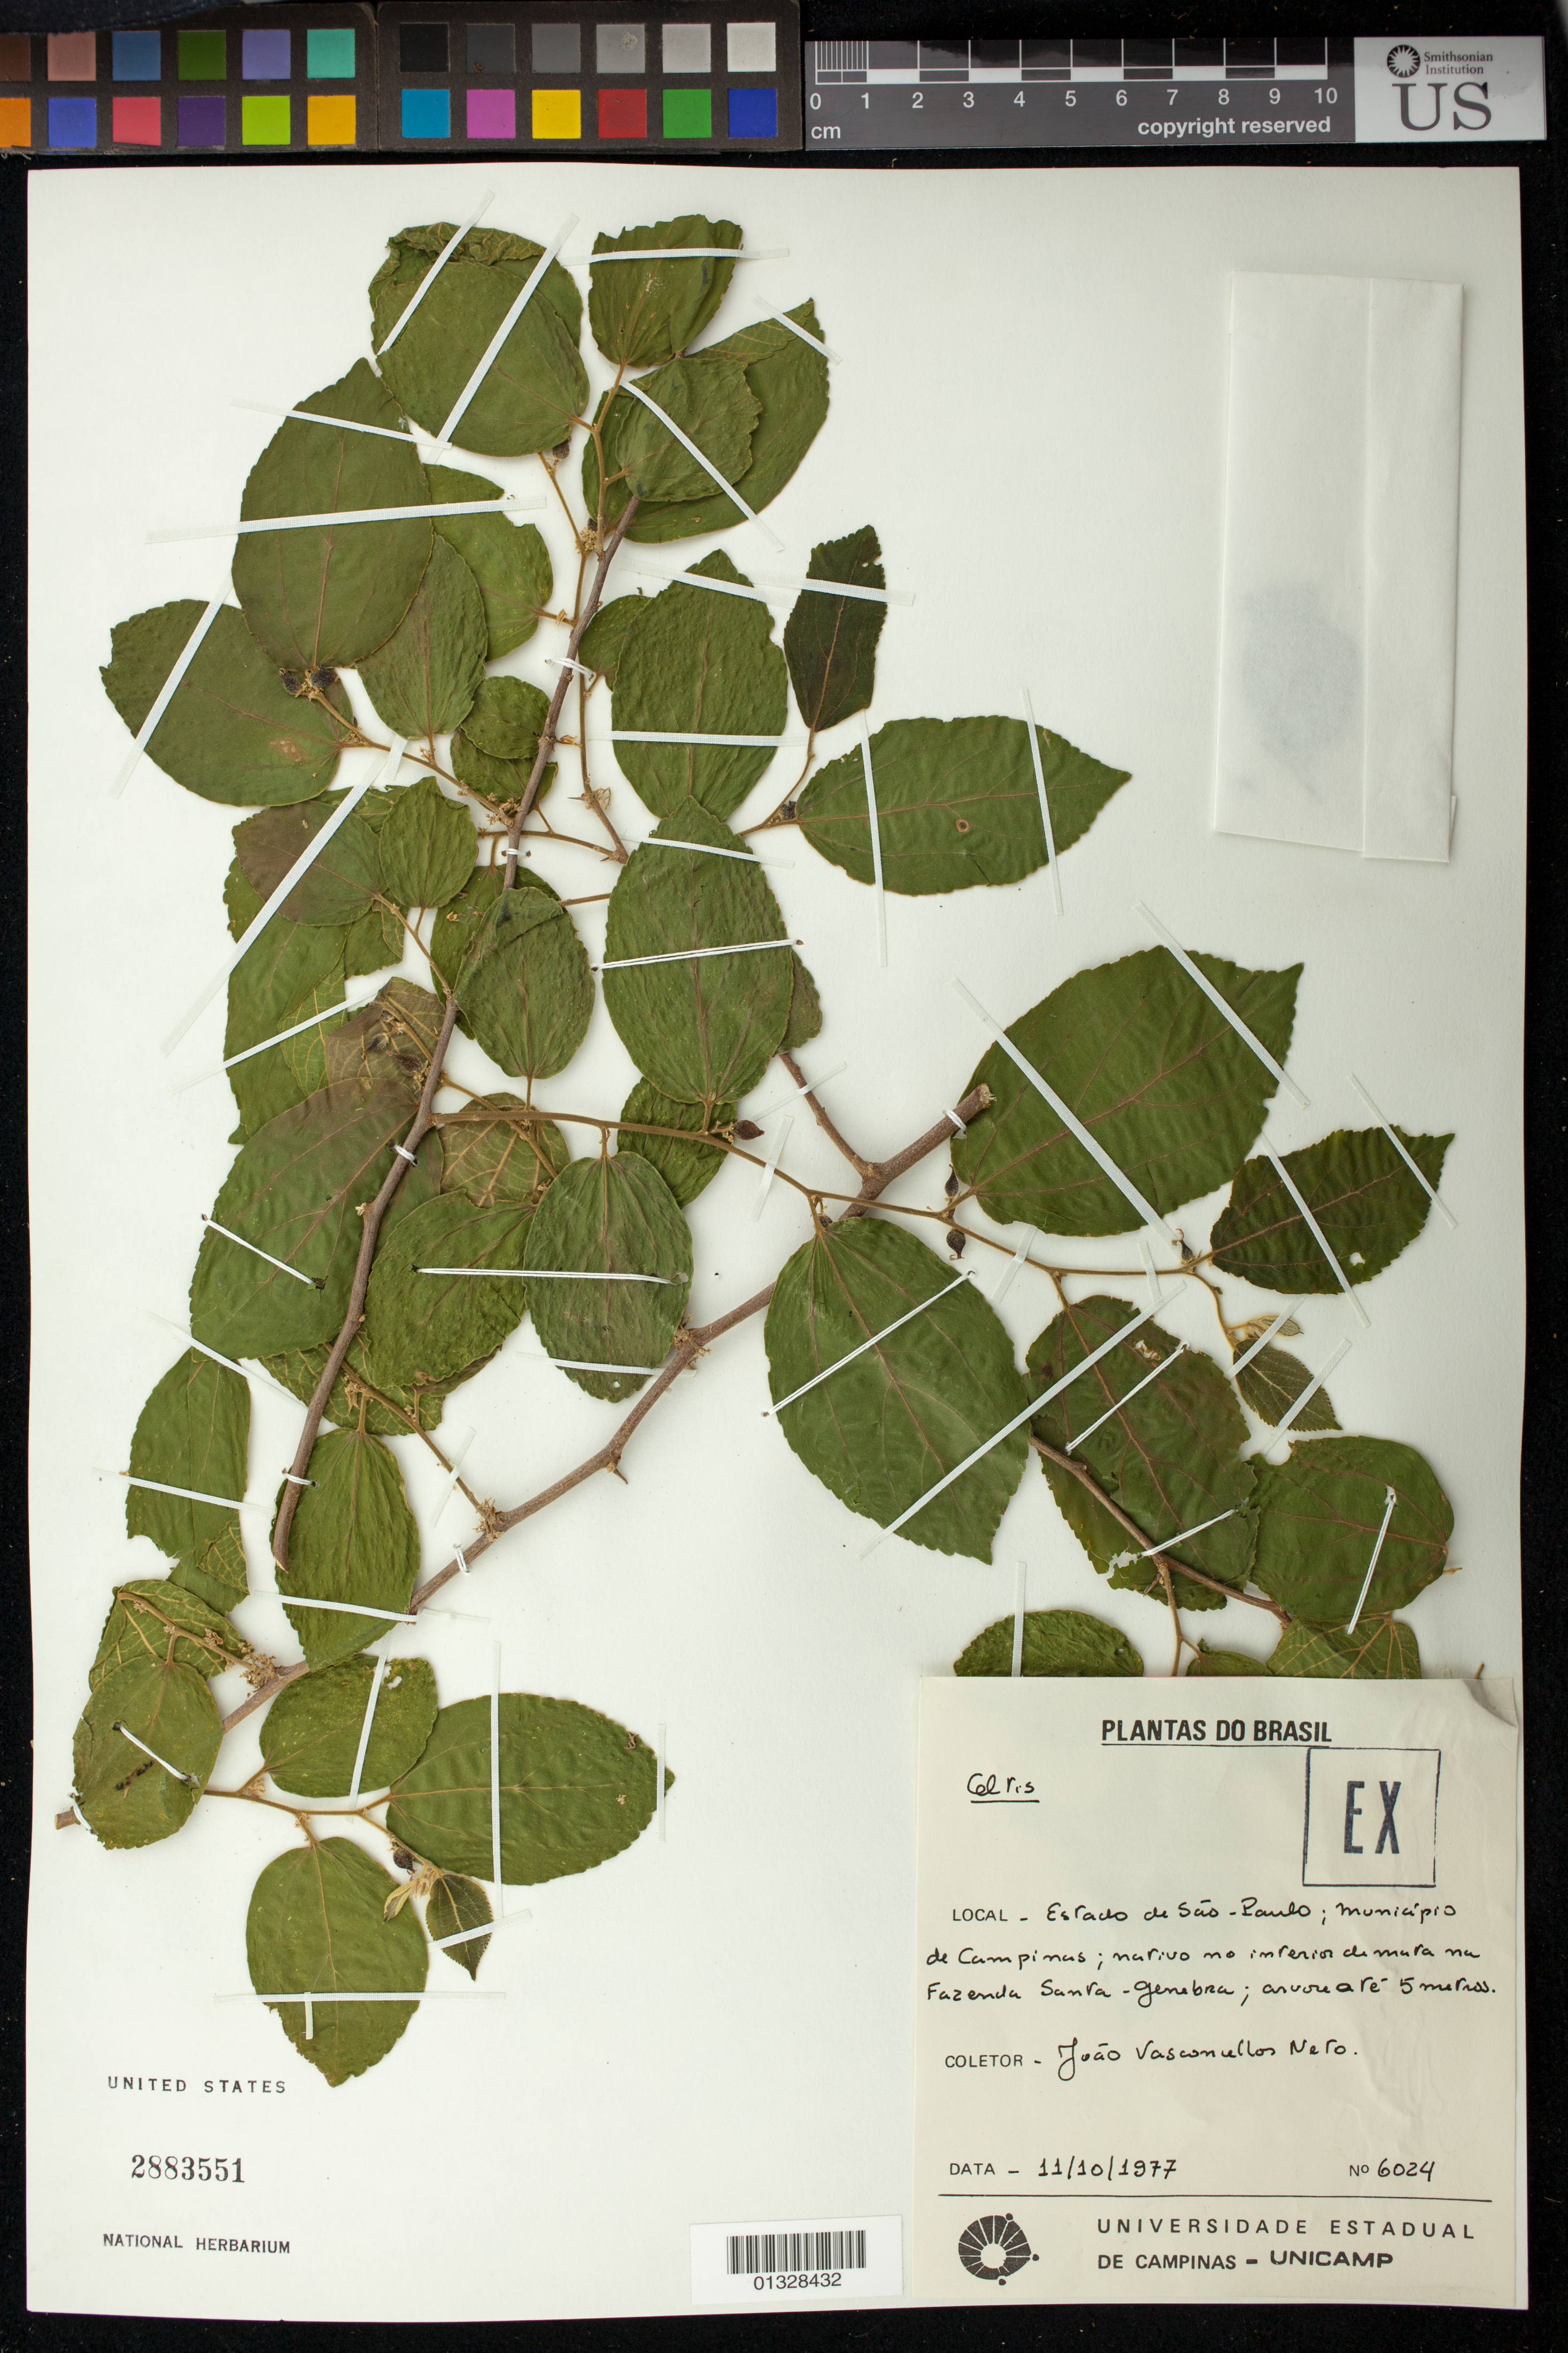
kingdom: Plantae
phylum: Tracheophyta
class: Magnoliopsida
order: Rosales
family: Cannabaceae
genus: Celtis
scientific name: Celtis sp.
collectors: J. Vasconcellos Neto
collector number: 6024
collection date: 1977-10-11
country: Brazil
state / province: São Paulo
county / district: Campinas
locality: Fazenda Santa-Genebra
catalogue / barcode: US 2883551